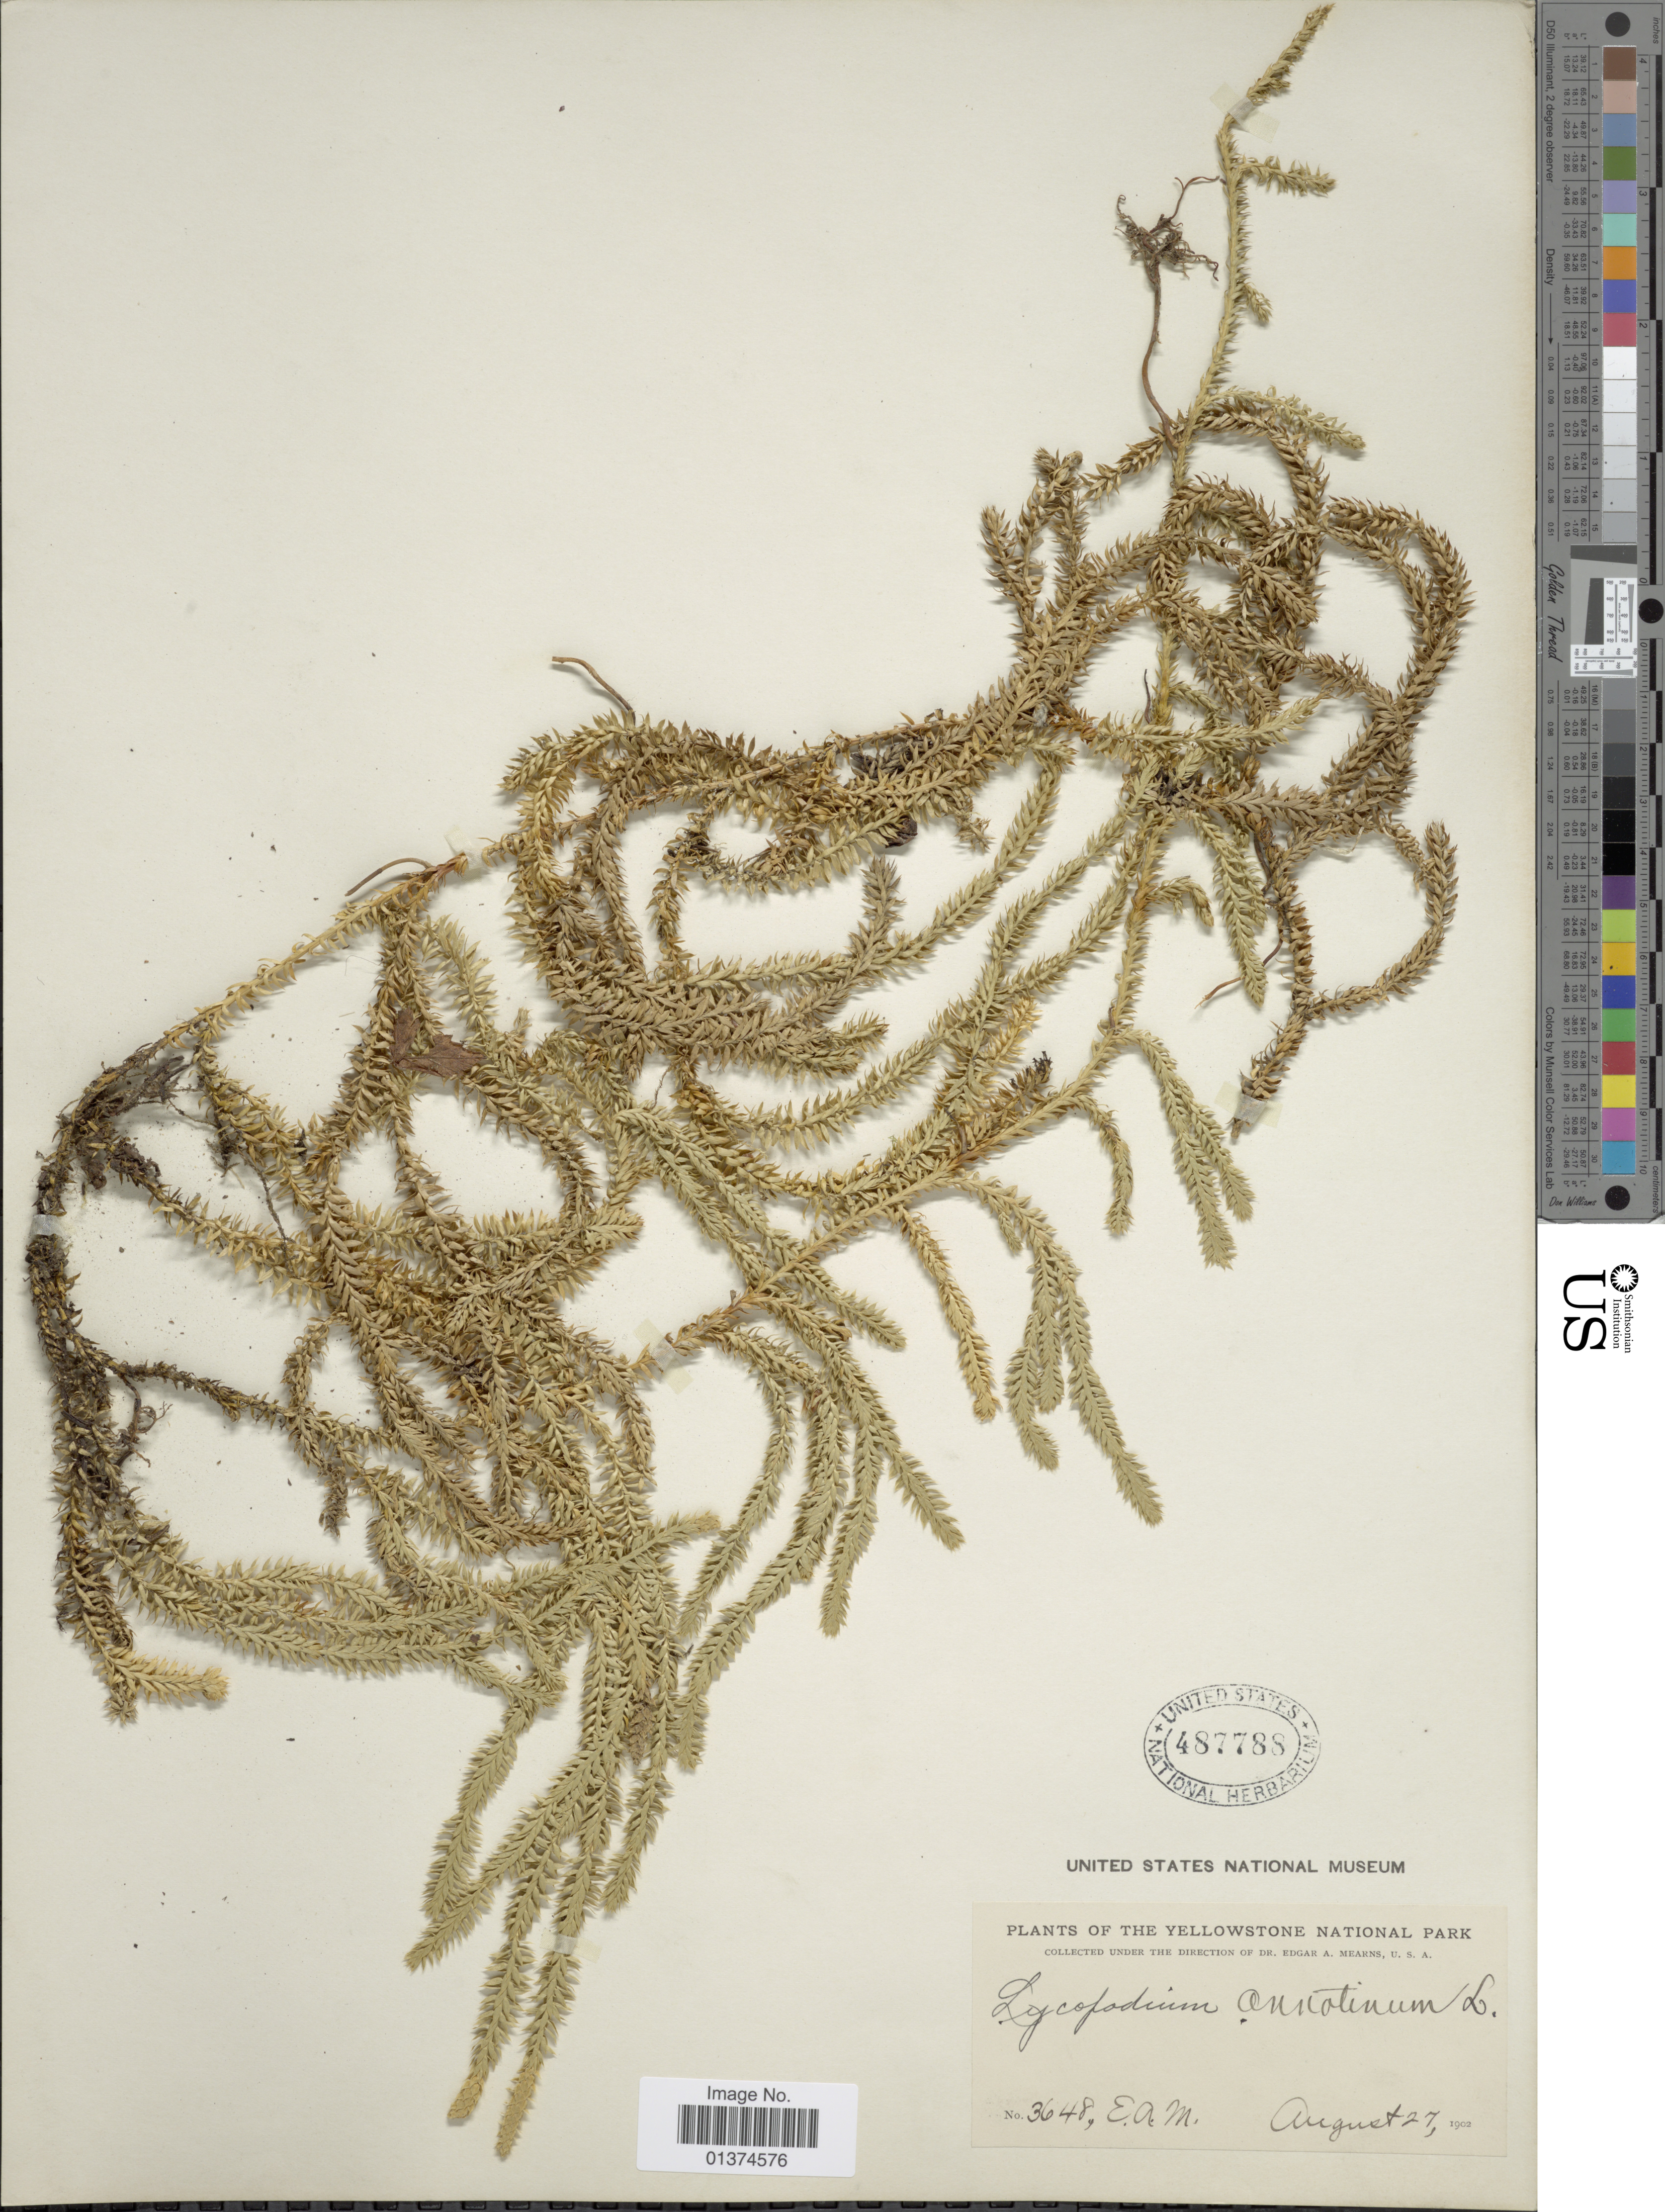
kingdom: Plantae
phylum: Tracheophyta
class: Lycopodiopsida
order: Lycopodiales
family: Lycopodiaceae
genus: Spinulum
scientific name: Spinulum annotinum subsp. annotinum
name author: (L.) A. Haines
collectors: E. A. Mearns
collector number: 3648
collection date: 1902-08-27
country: United States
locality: Yellowstone National Park,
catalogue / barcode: US 487788